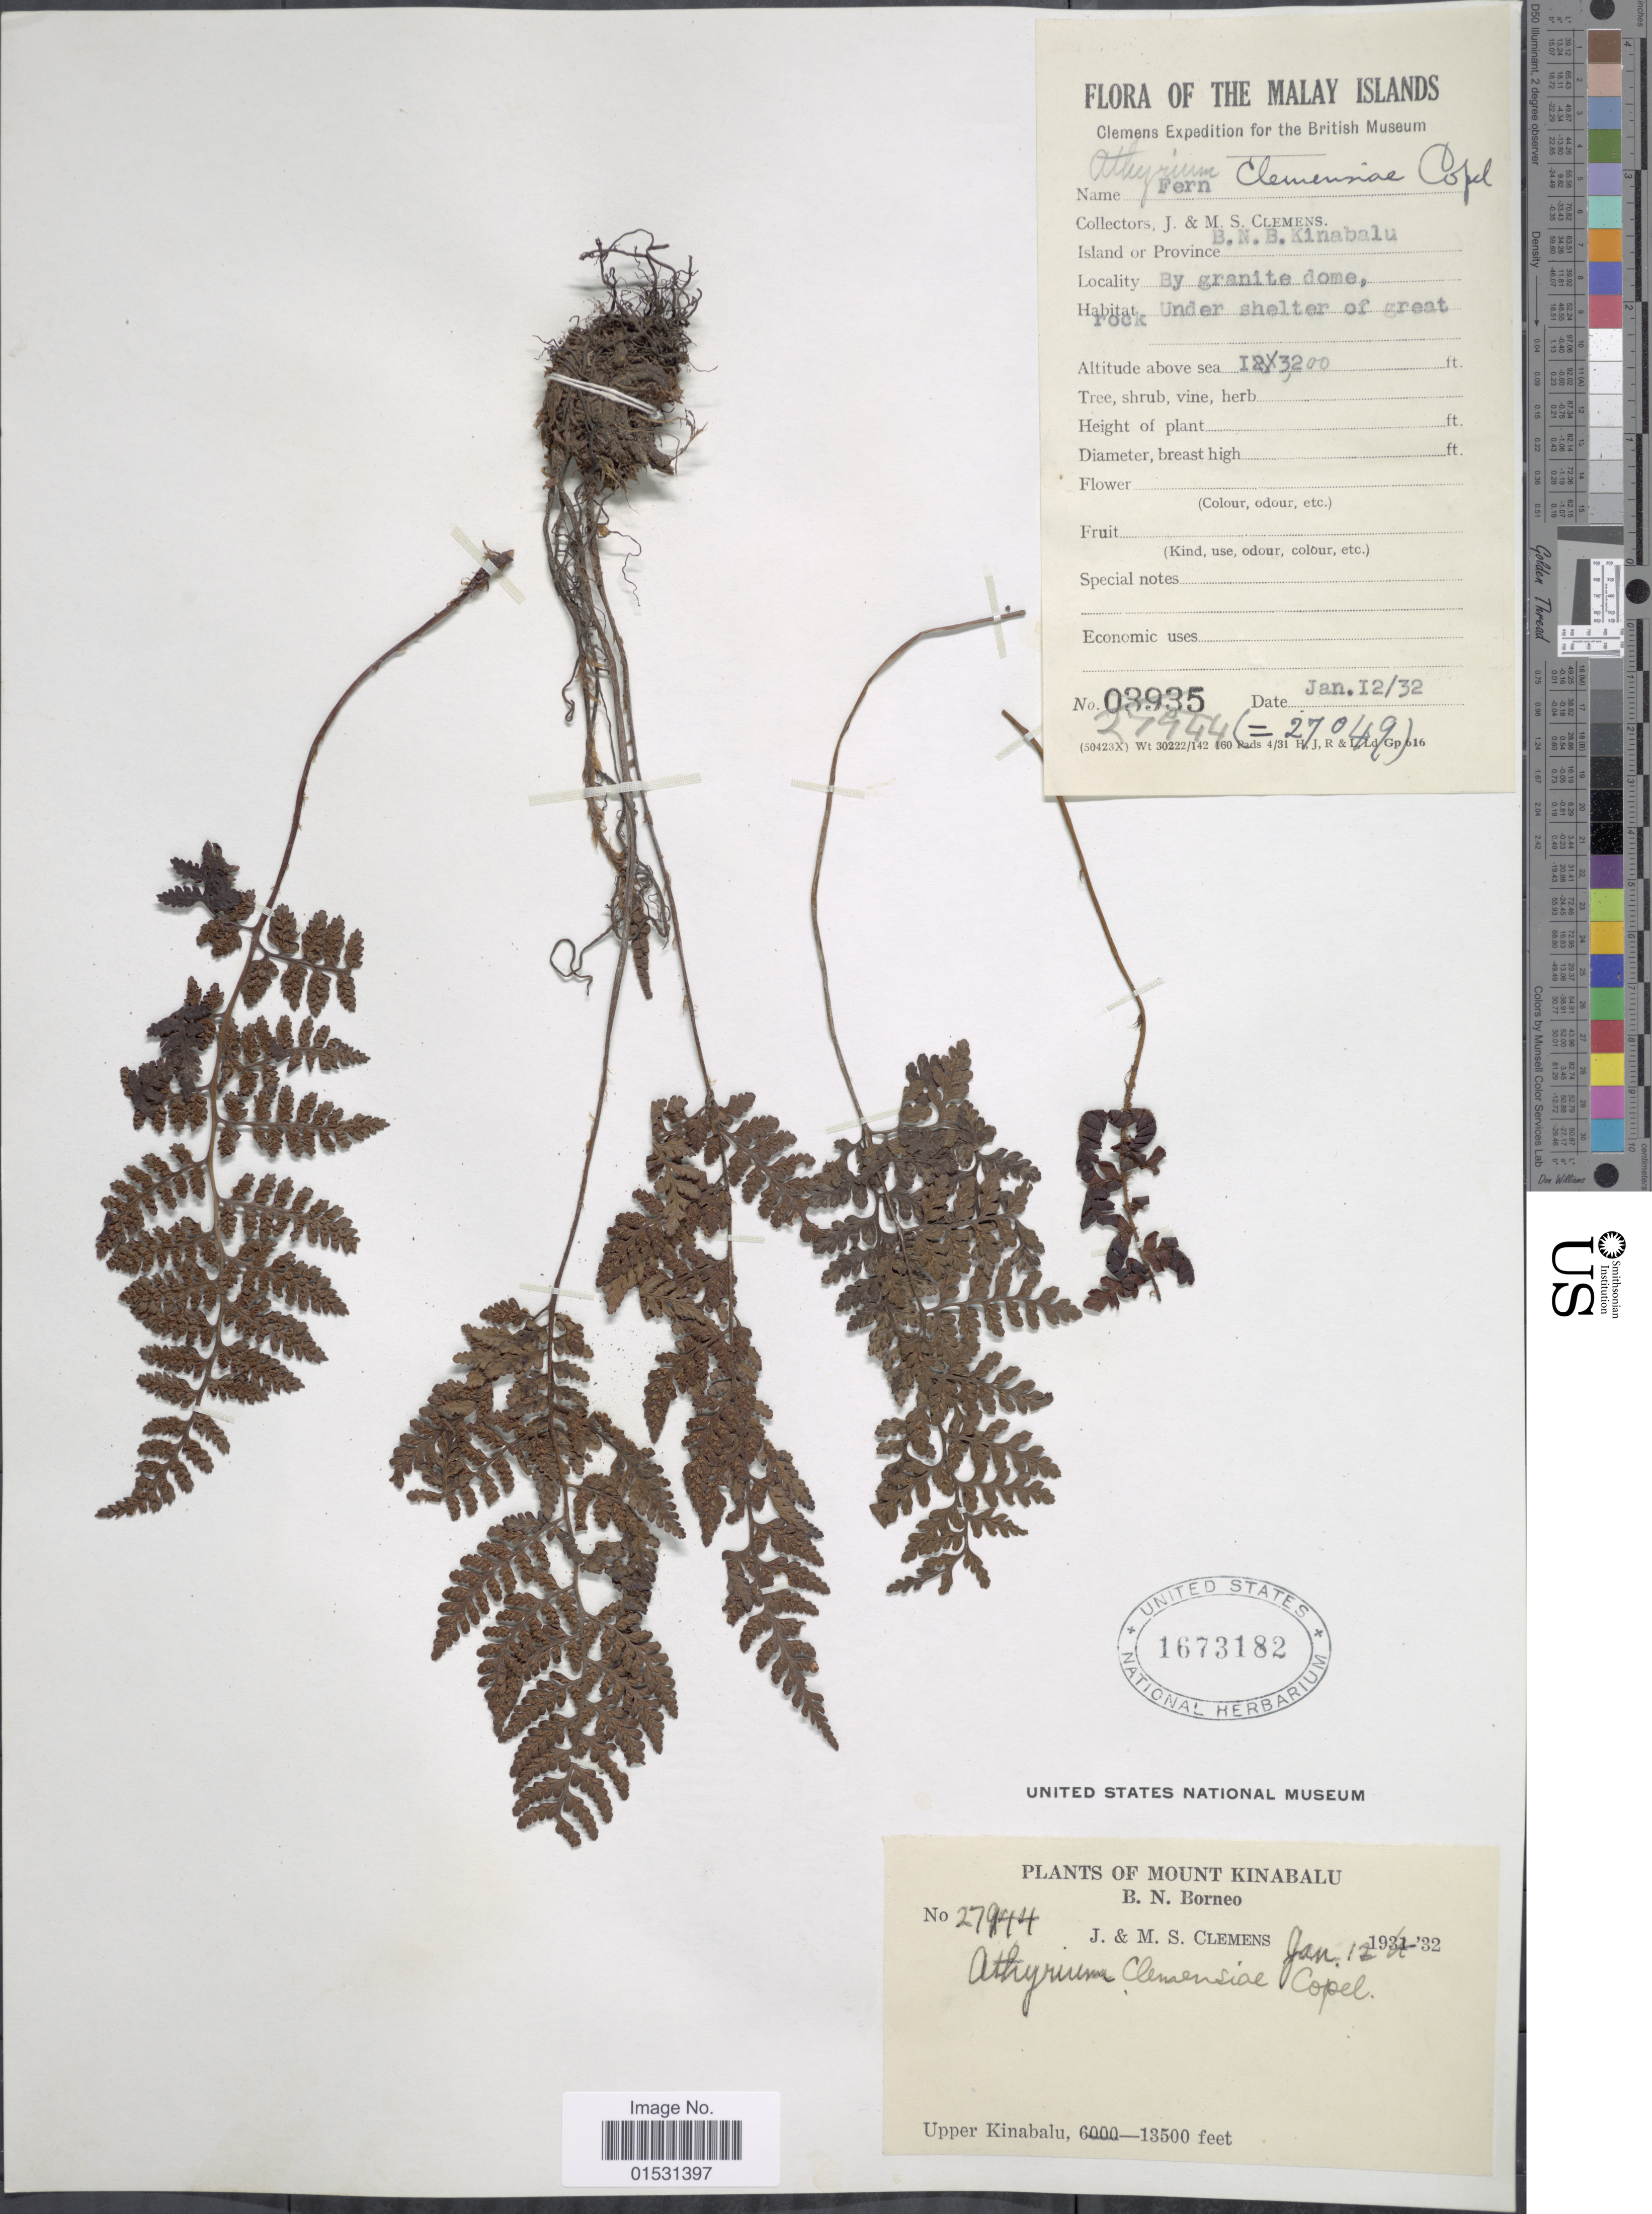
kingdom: Plantae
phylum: Tracheophyta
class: Polypodiopsida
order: Polypodiales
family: Athyriaceae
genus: Athyrium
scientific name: Athyrium clemensiae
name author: Copel.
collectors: J. Clemens & M. S. Clemens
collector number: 27944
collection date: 1932-01-12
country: Malaysia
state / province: Sabah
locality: Mount Kinabalu. B.N. Borneo. Upper Kinabalu. The Malay Islands.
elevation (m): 975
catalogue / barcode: US 1673182